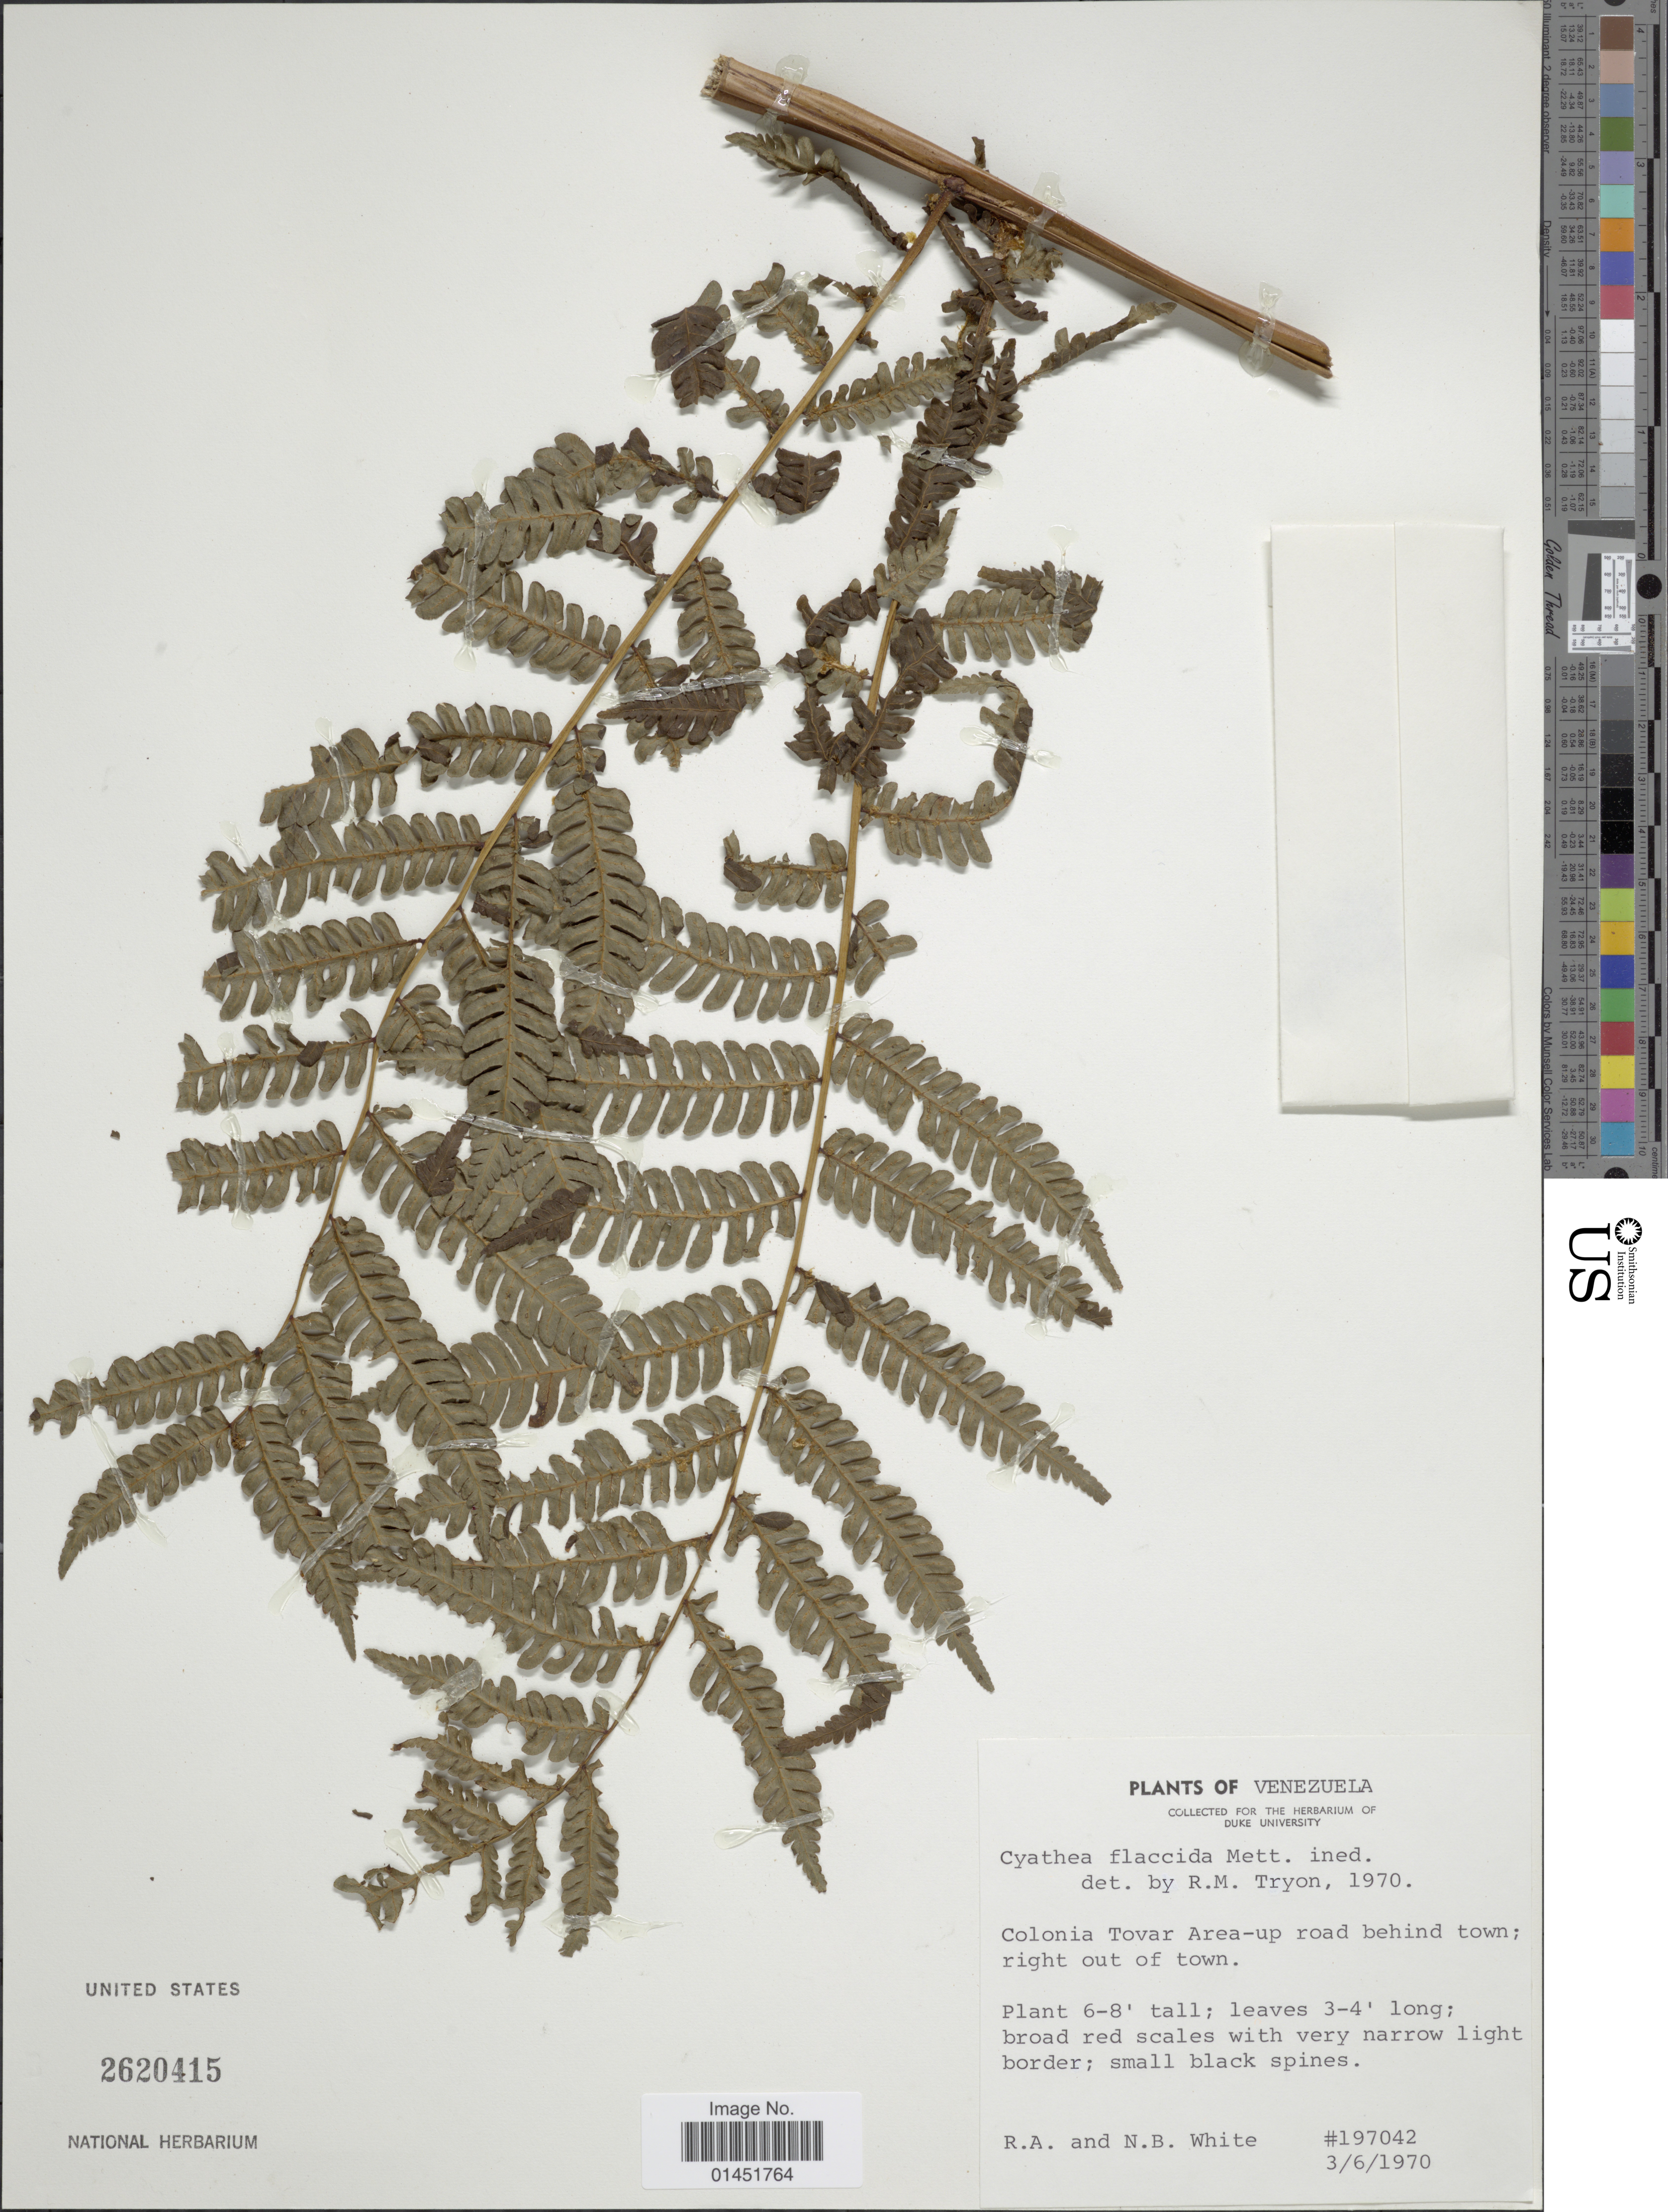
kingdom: Plantae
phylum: Tracheophyta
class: Polypodiopsida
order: Cyatheales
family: Cyatheaceae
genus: Cyathea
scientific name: Cyathea fulva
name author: (M. Martens & Galeotti) Fée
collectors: R. A. White & N. White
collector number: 197042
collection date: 1970-06-03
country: Venezuela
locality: Colonia Tovar Area-up road behind town; right out of town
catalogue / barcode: US 2620415